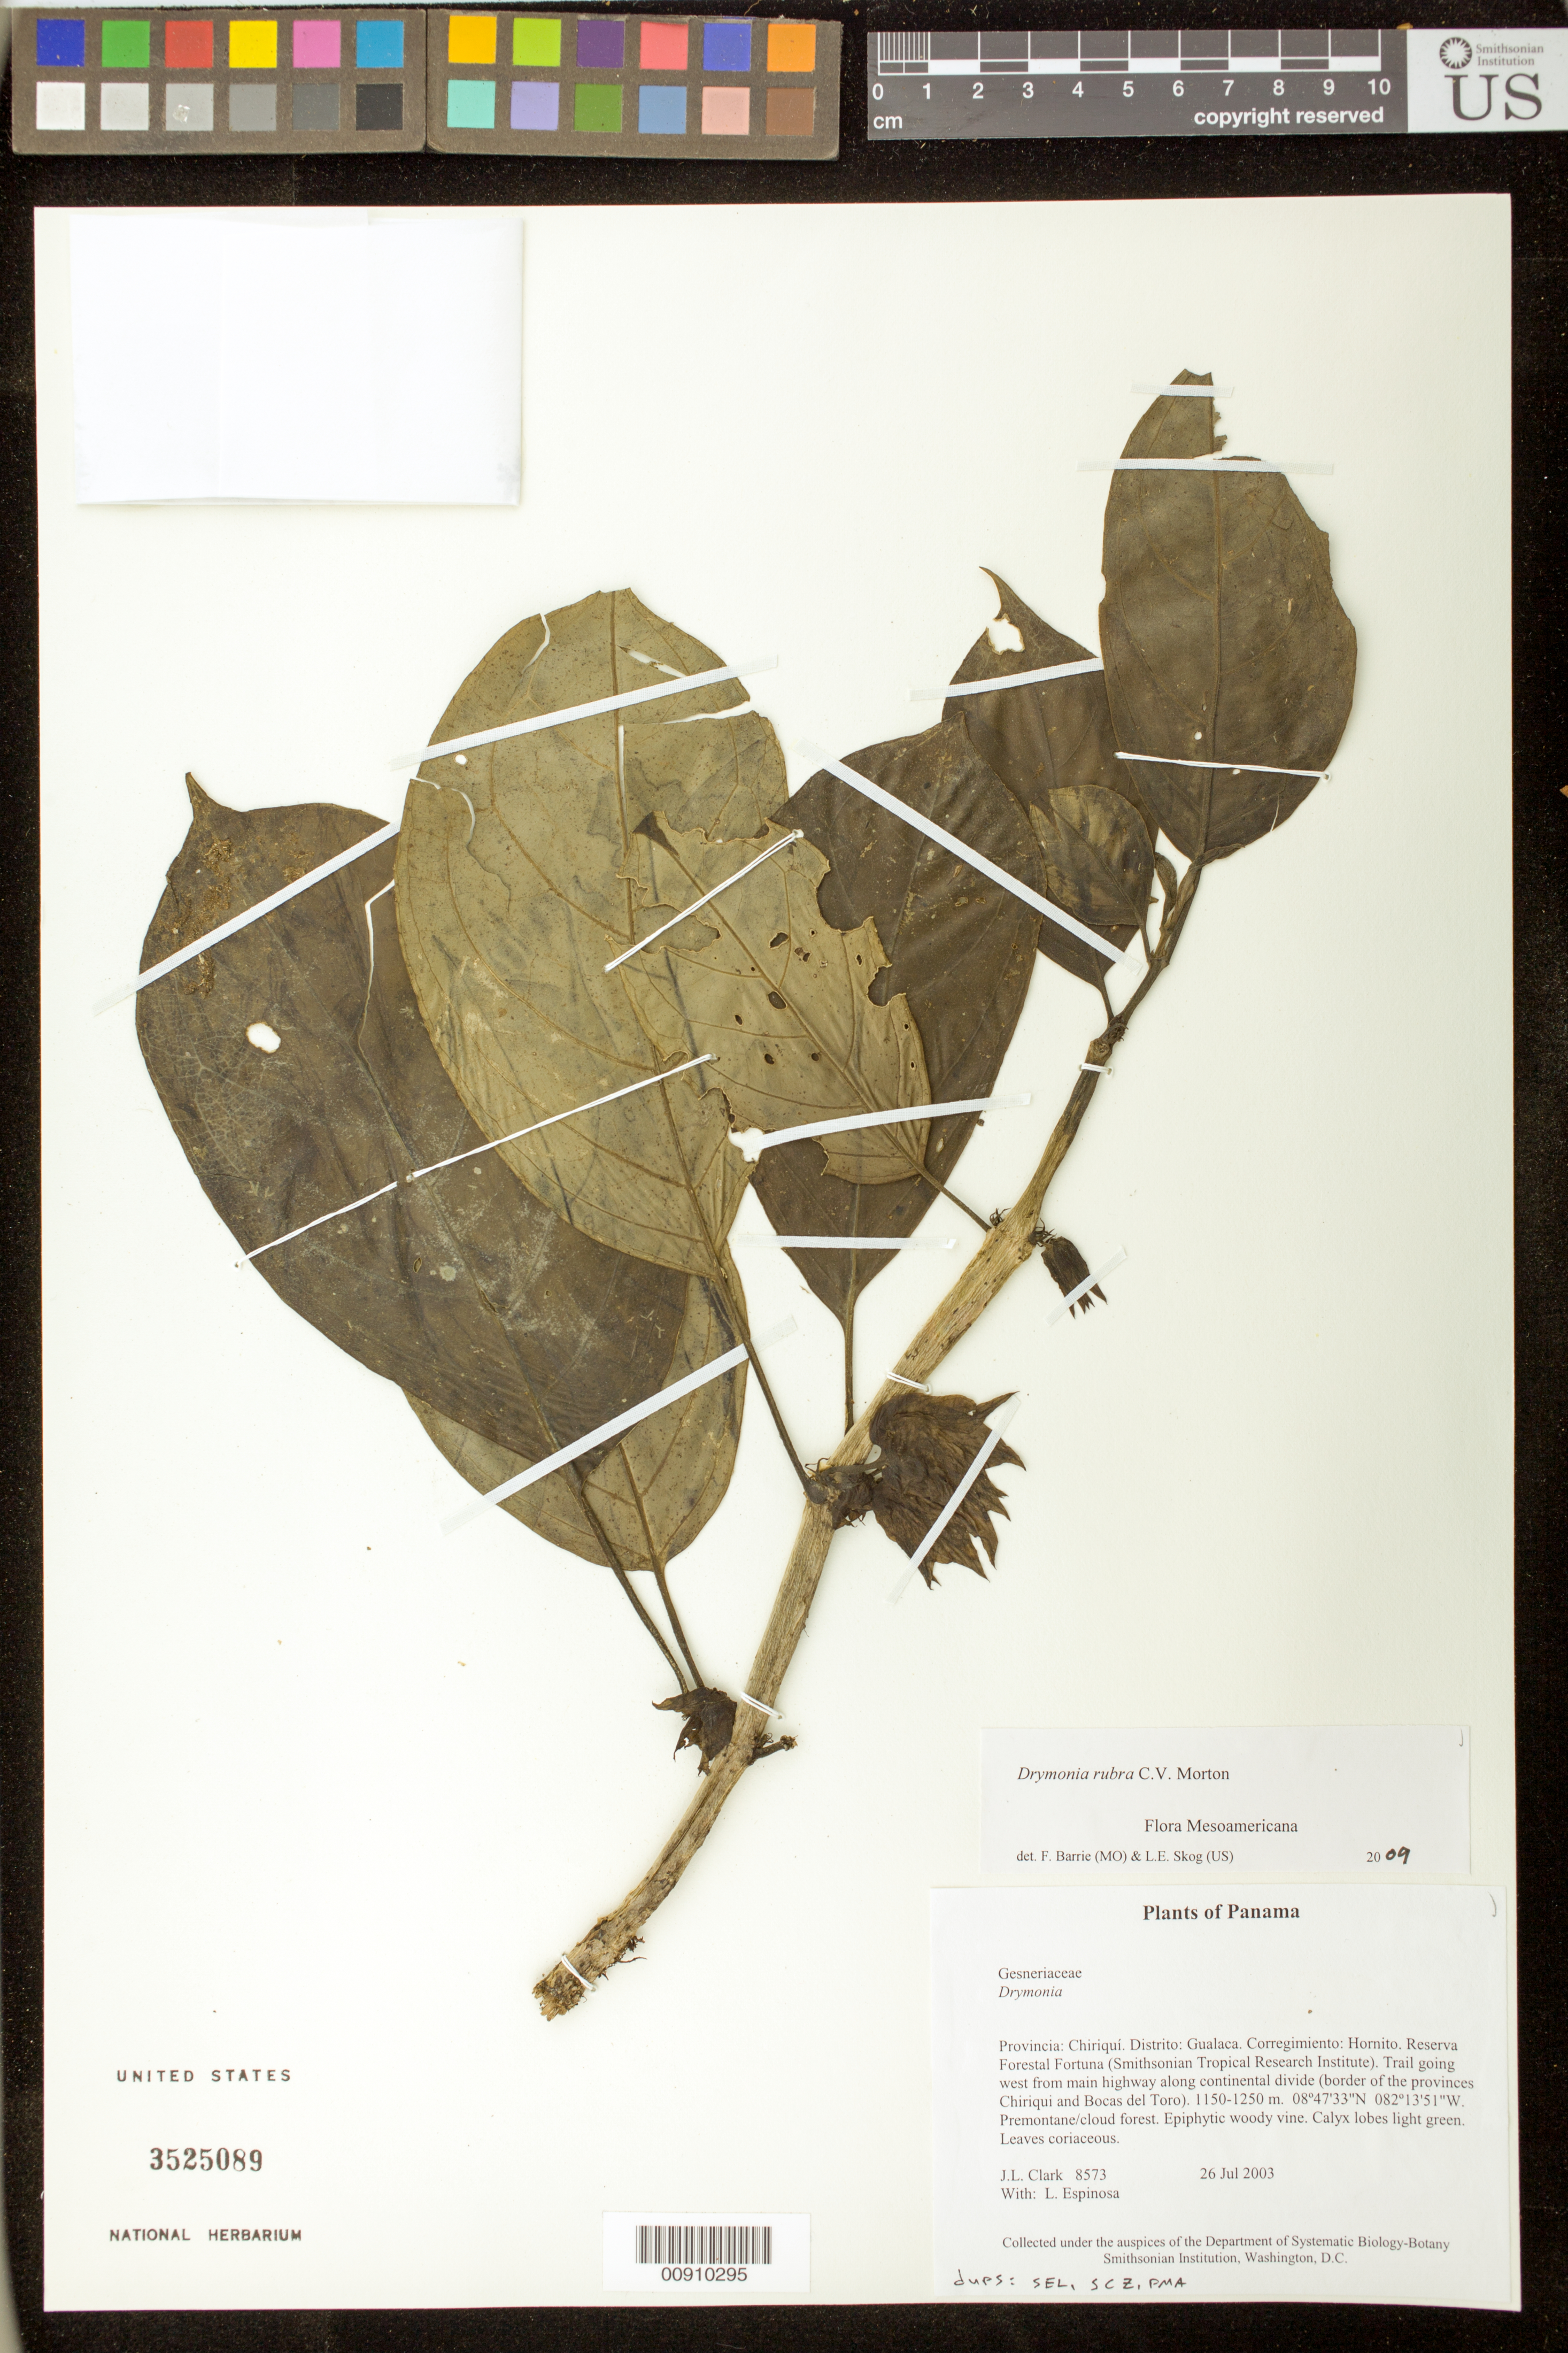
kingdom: Plantae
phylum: Tracheophyta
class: Magnoliopsida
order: Lamiales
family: Gesneriaceae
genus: Drymonia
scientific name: Drymonia rubra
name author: C.V. Morton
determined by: Barrie, F. R.; Skog, Laurence E.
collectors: J. L. Clark & L. Espinosa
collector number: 8573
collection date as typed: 26 Jul 2003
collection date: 2003-07-26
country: Panama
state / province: Chiriquí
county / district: Gualaca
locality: Gualaca. Corregimiento: Hornito. Reserva Forestal Fortuna (Smithsonian Tropical Research Institute). Trail going west from main highway along continental divide (border of the provinces Chiriqui and Bocas del Toro).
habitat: Premontane/cloud forest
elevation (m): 1150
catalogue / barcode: US 3525089